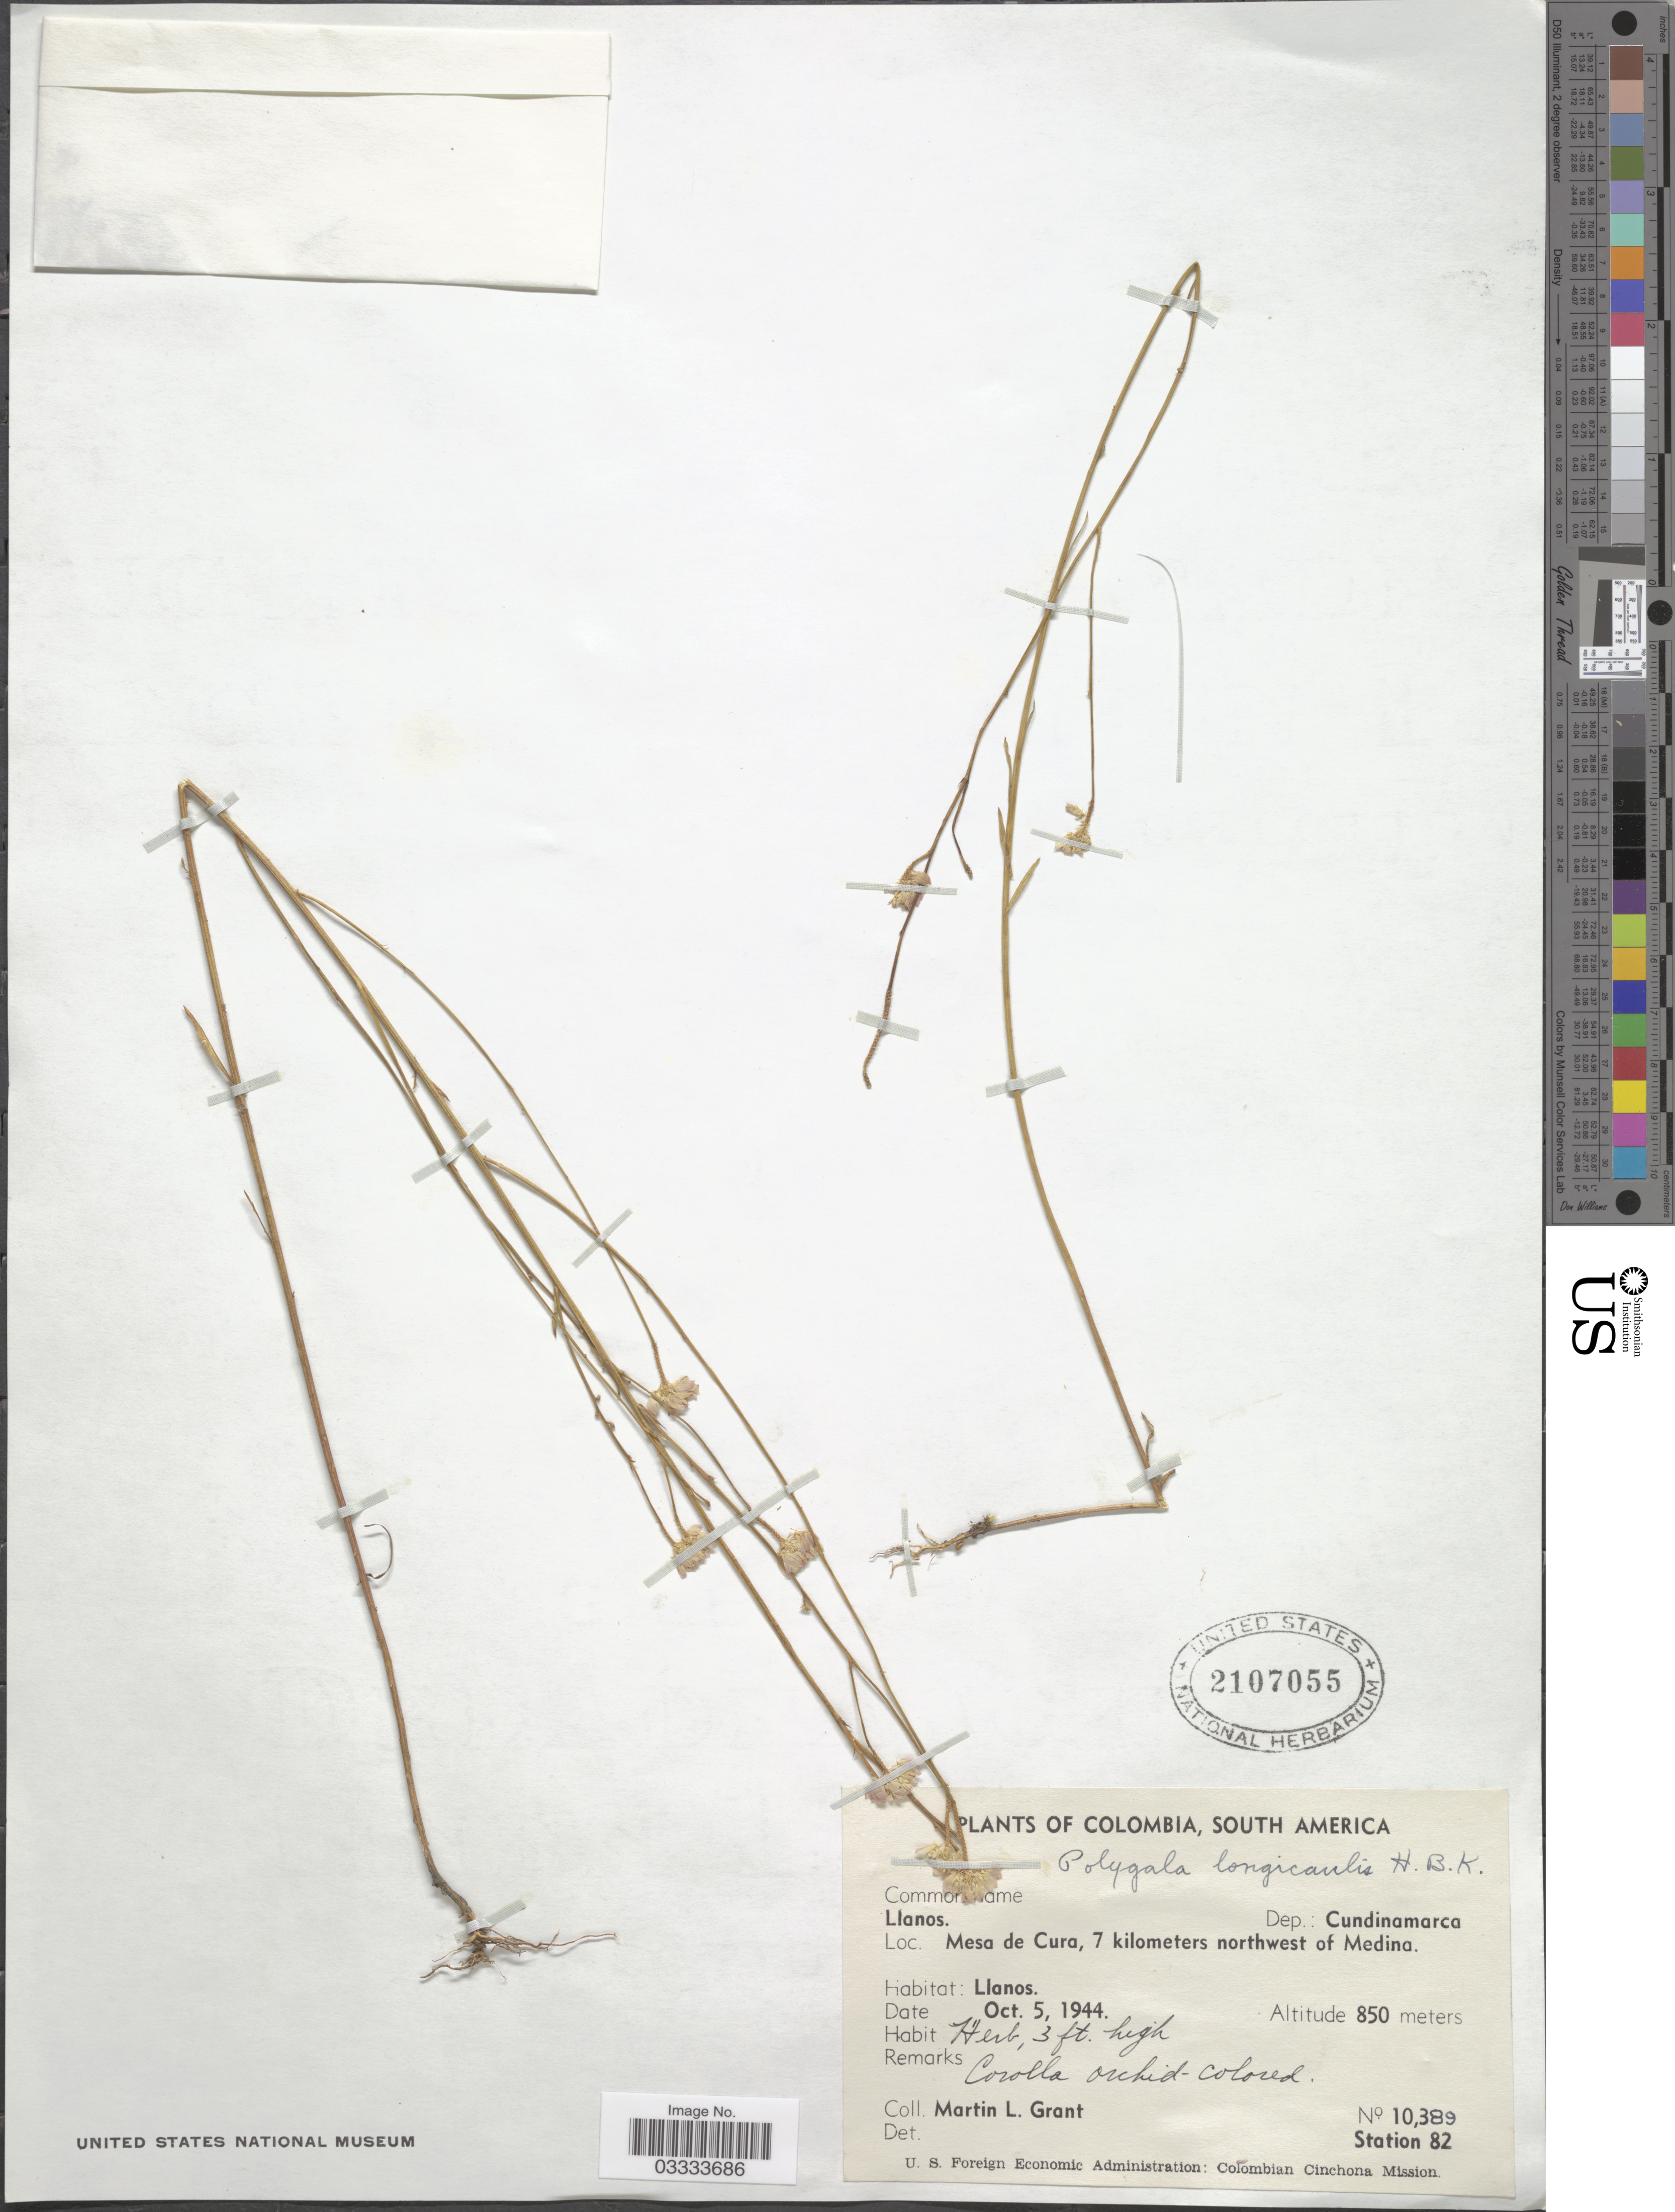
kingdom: Plantae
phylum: Tracheophyta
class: Magnoliopsida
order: Fabales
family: Polygalaceae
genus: Polygala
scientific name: Polygala longicaulis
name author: Kunth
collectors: M. L. Grant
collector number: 10389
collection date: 1944-10-05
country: Colombia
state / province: Cundinamarca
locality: Llanos. Dep.: Cundinamarca. Mesa de Cura, 7 kilometers northwest of Medina.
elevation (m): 850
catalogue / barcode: US 2107055